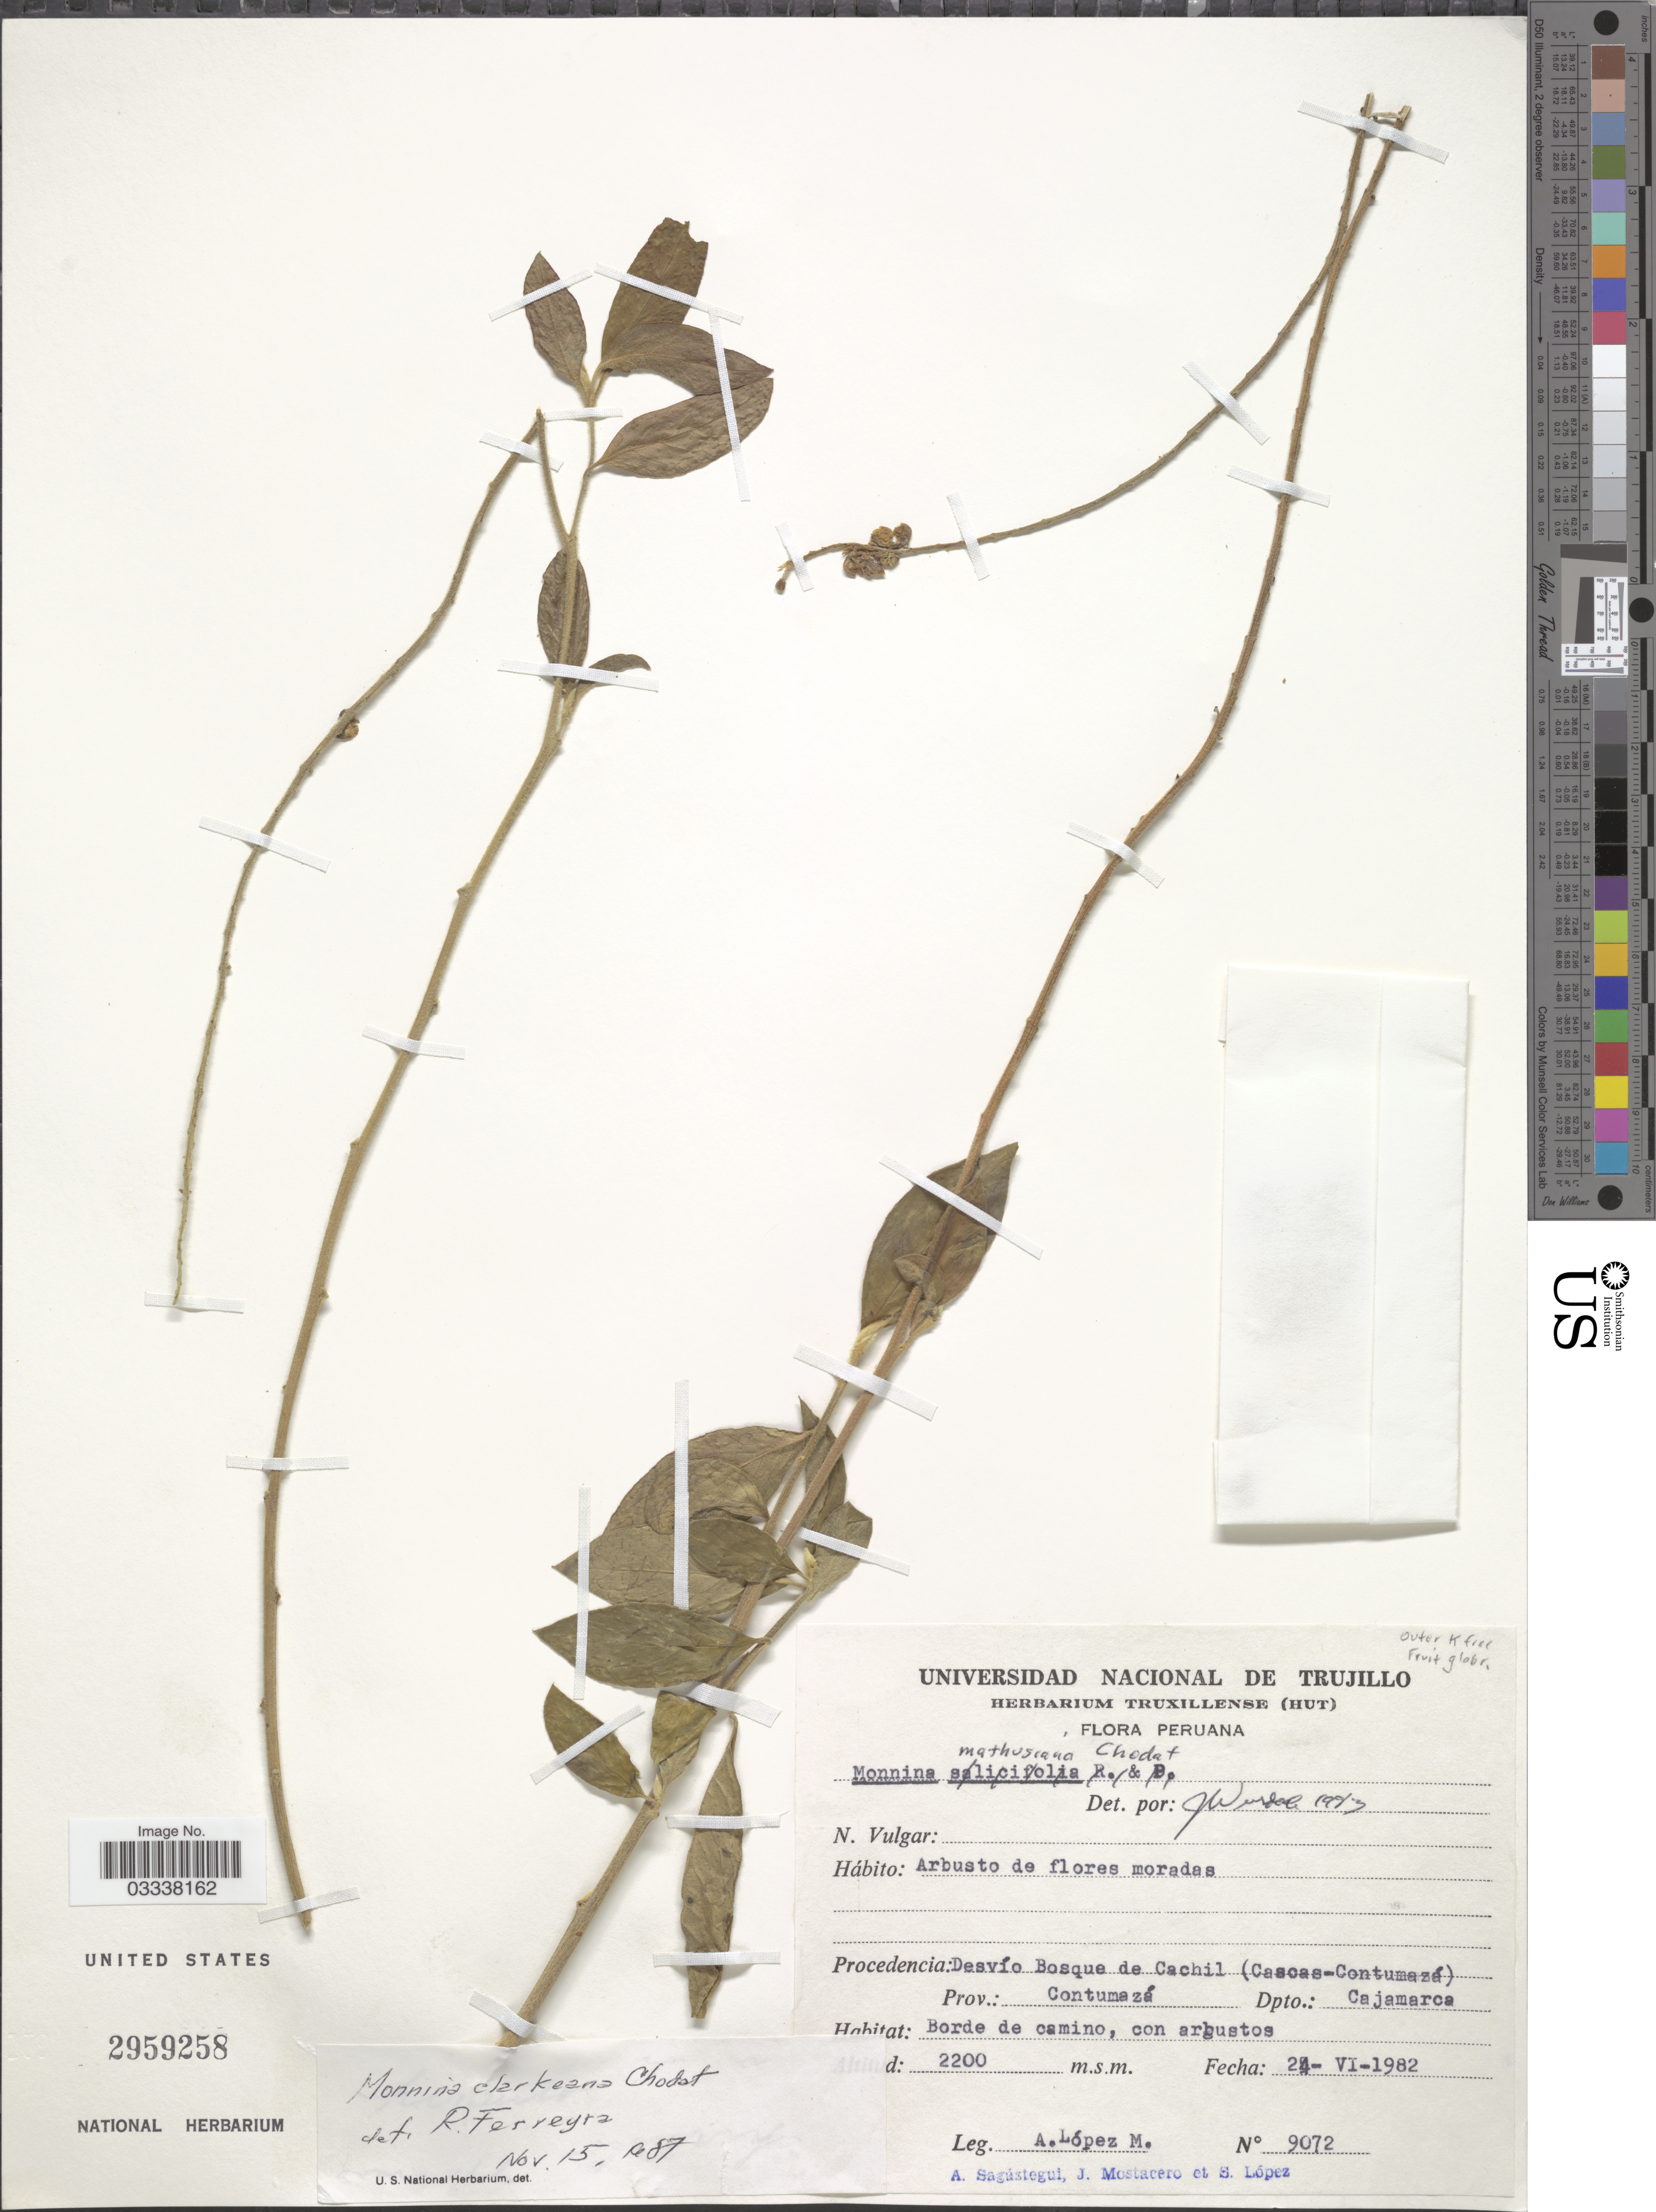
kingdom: Plantae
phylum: Tracheophyta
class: Magnoliopsida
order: Fabales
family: Polygalaceae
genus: Monnina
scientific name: Monnina clarkeana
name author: Chodat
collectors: A. López M.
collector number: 9072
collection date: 1982-06-24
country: Peru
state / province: Cajamarca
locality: Desvío Bosque de Cachil (Cascas-Contumazá). Prov .: Contumazá Dpto.: Cajamarca.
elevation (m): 2200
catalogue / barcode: US 2959258